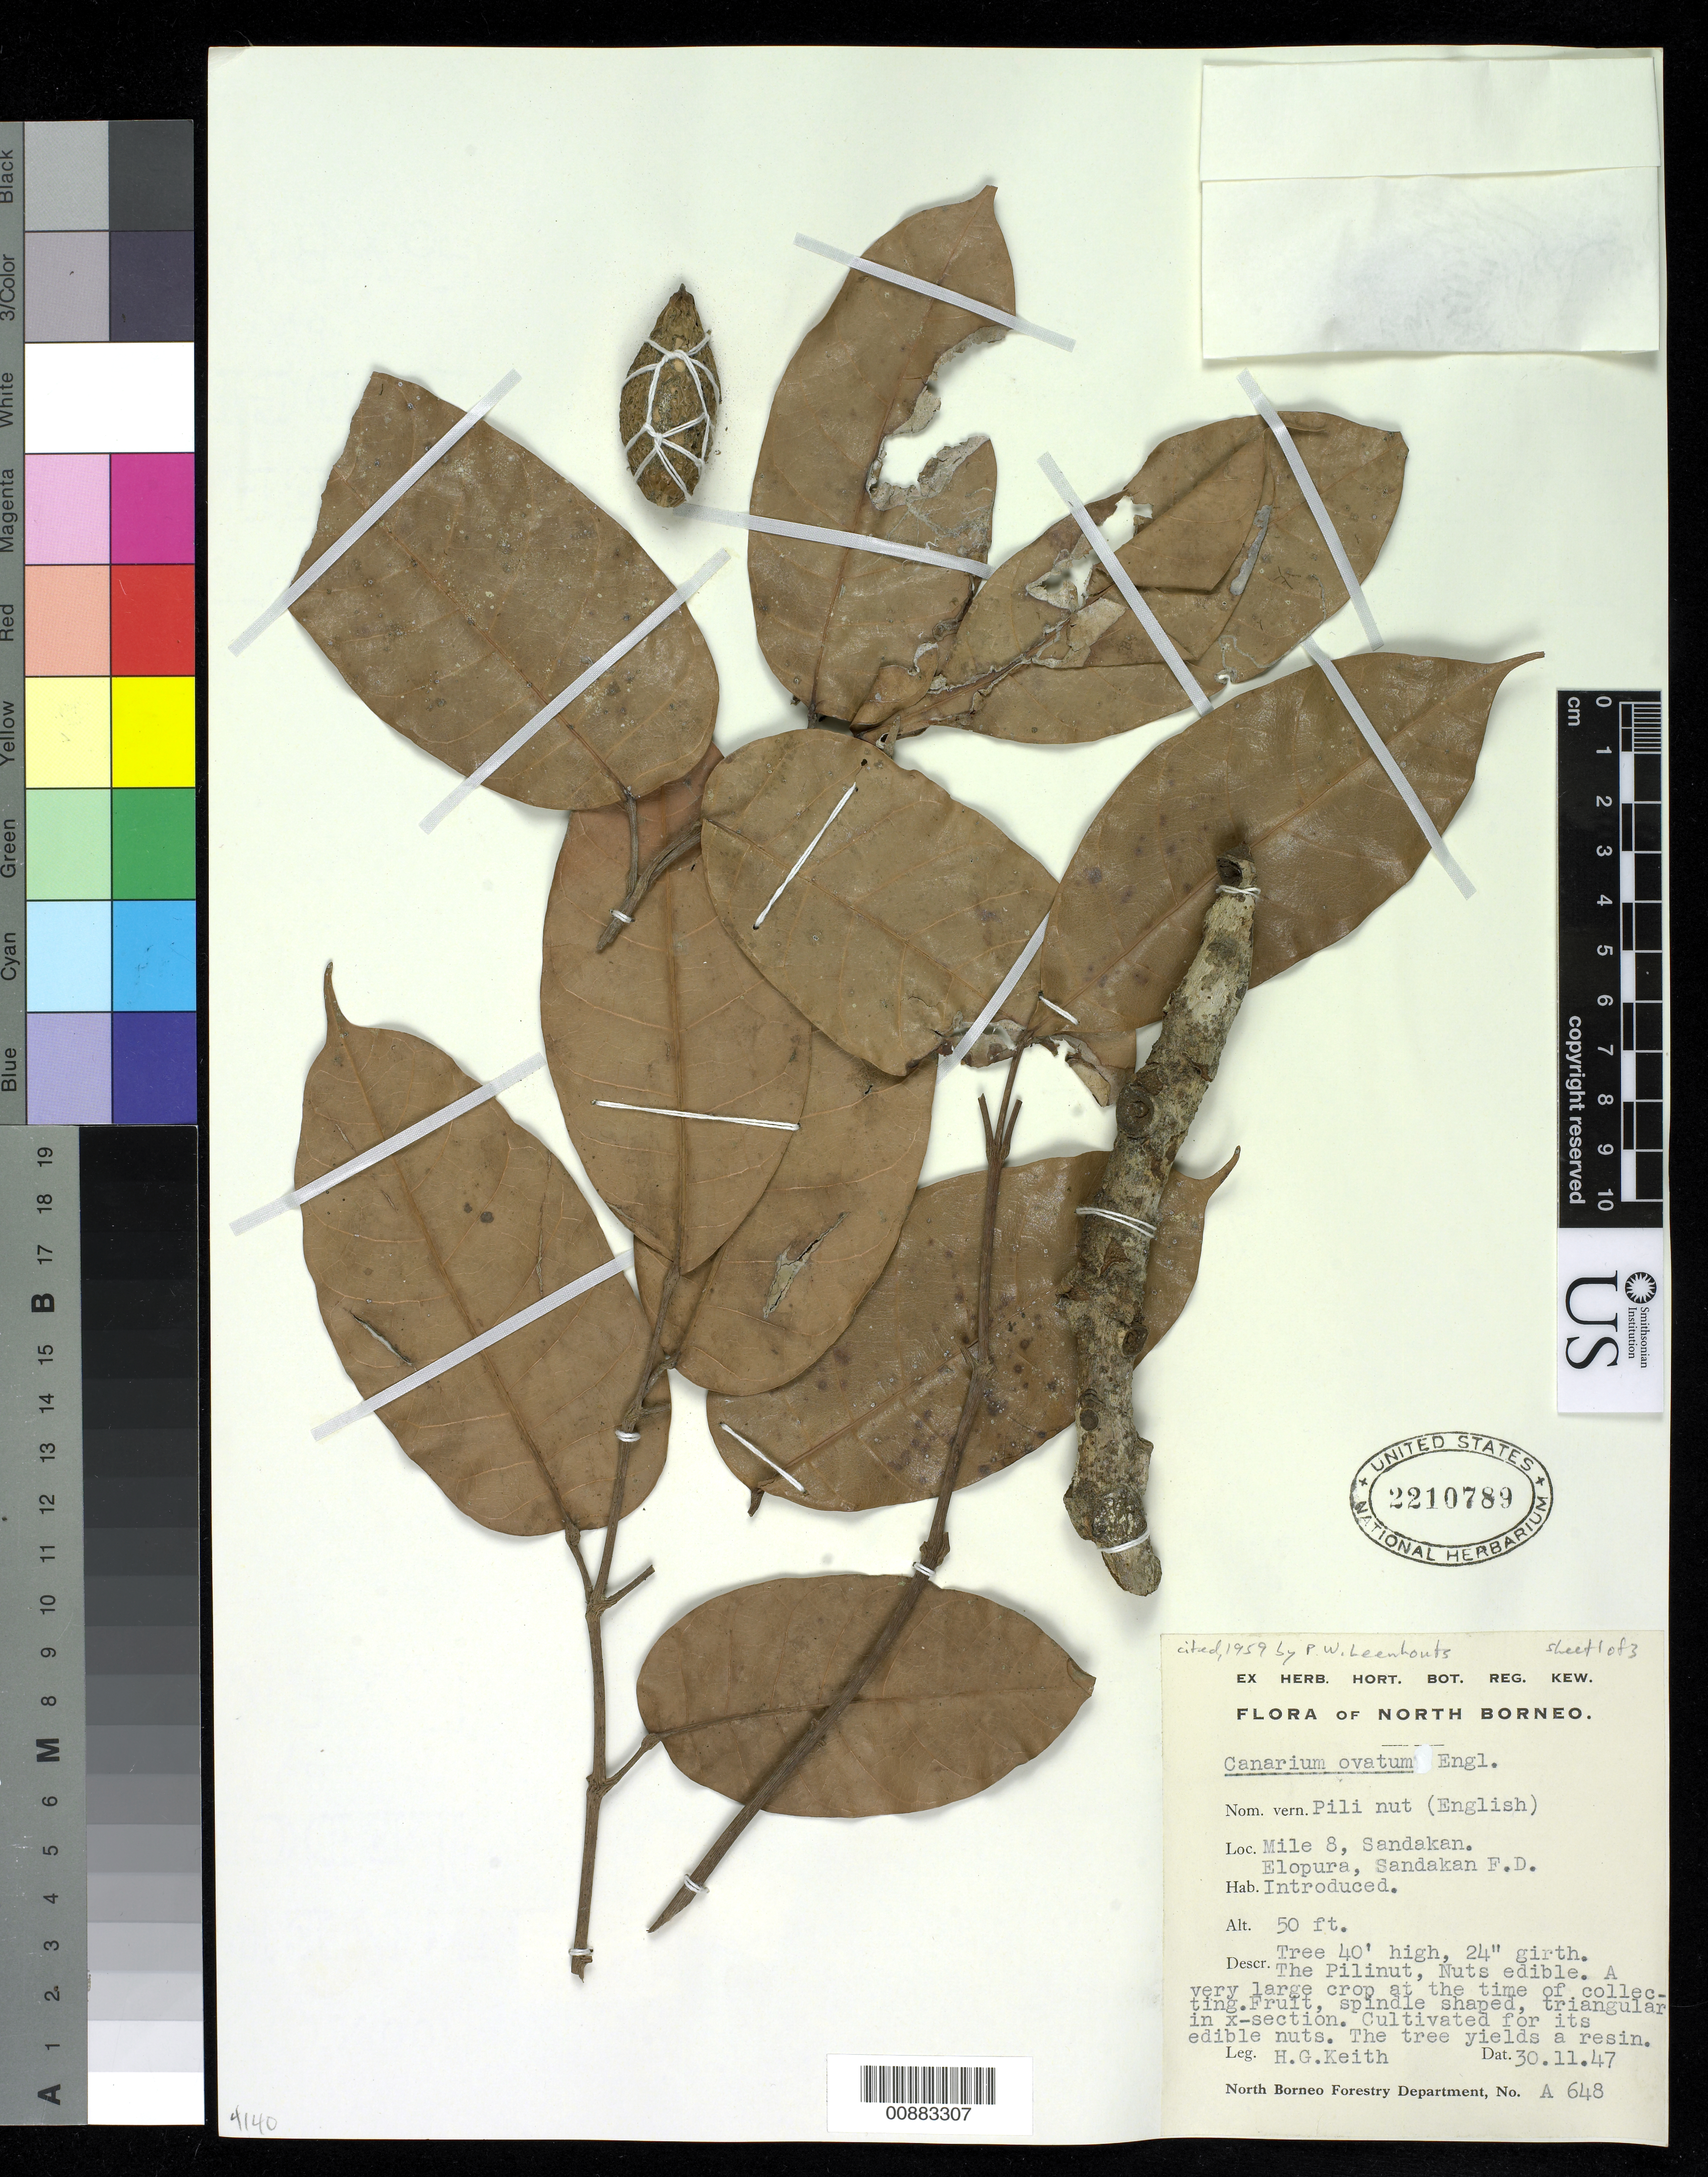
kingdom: Plantae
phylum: Tracheophyta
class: Magnoliopsida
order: Sapindales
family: Burseraceae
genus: Canarium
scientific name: Canarium ovatum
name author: Engl.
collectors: H. Keith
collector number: A 648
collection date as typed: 30 Nov 1947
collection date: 1947-11-30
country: Malaysia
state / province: Sabah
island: Borneo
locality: Mile 8, Sandakan. Elopura, Sandakan F.D.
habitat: Introduced.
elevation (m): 15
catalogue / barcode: US 2210789